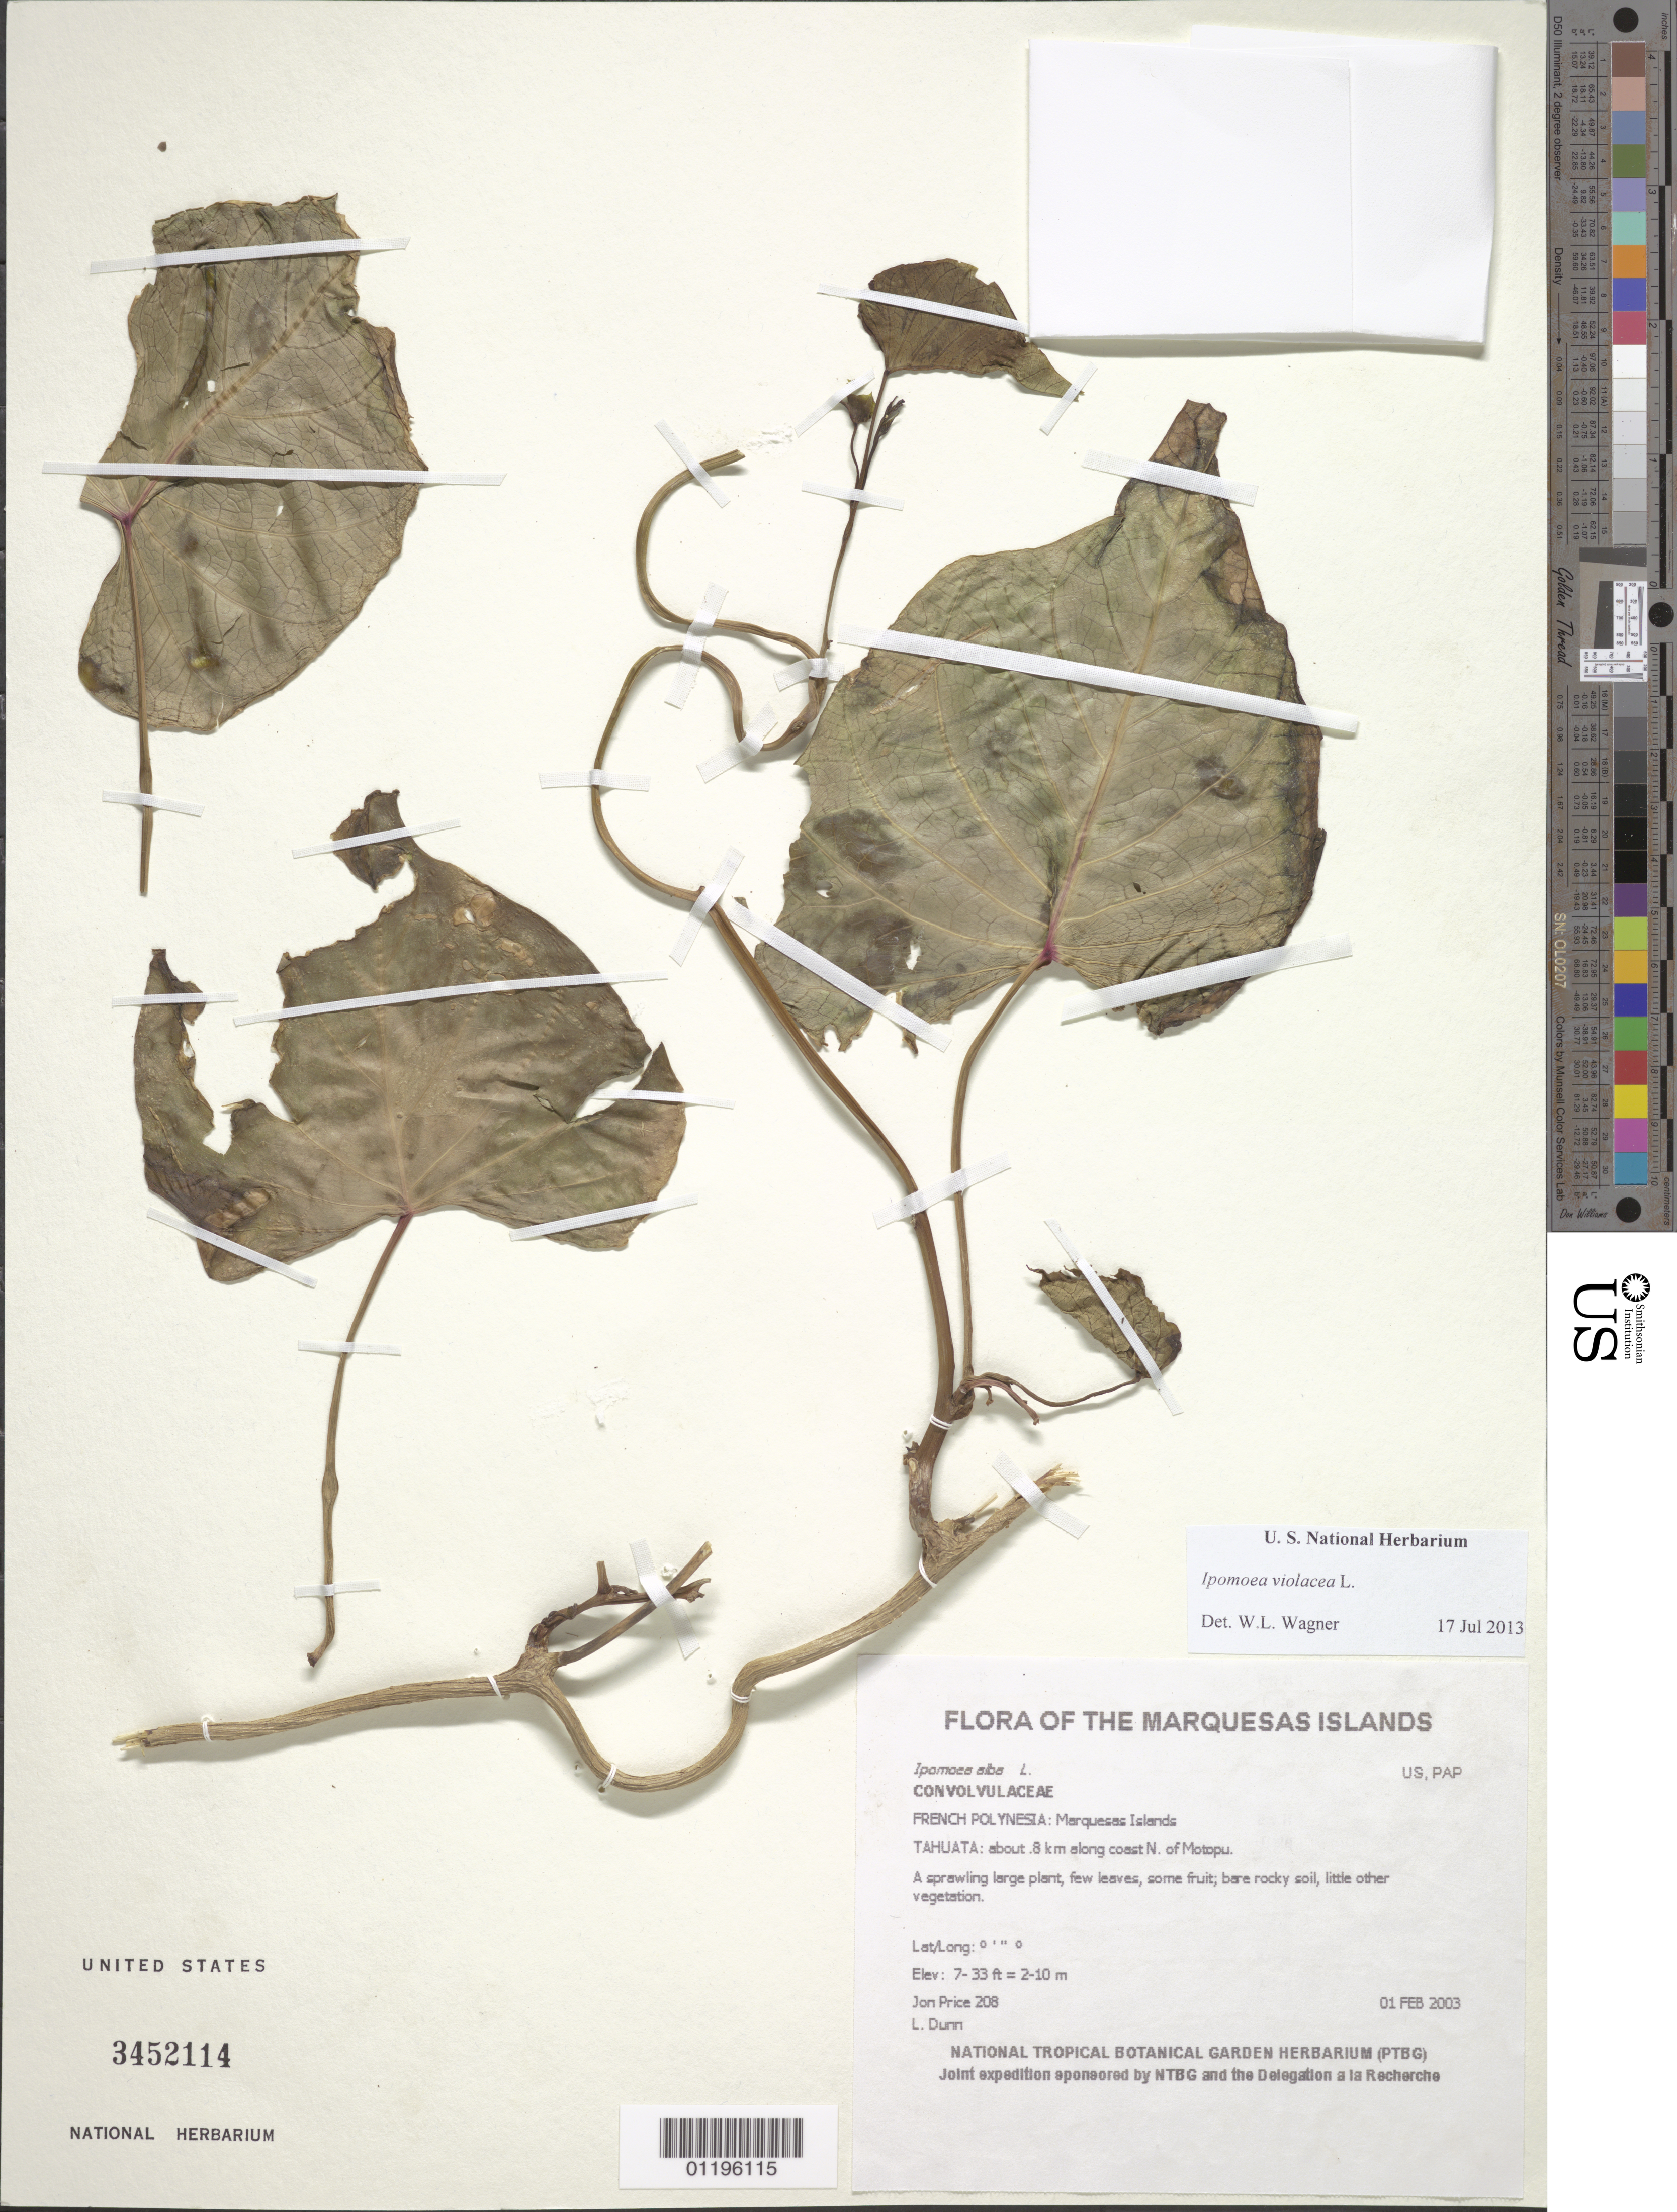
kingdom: Plantae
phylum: Tracheophyta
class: Magnoliopsida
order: Solanales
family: Convolvulaceae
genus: Ipomoea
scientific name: Ipomoea violacea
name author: L.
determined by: Staples, G.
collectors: J. Price & L. Dunn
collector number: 208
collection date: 2003-02-01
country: French Polynesia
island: Tahuata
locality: Motopu Valley: about .8 km along coast N. of Motopu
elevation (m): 2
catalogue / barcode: US 3452114